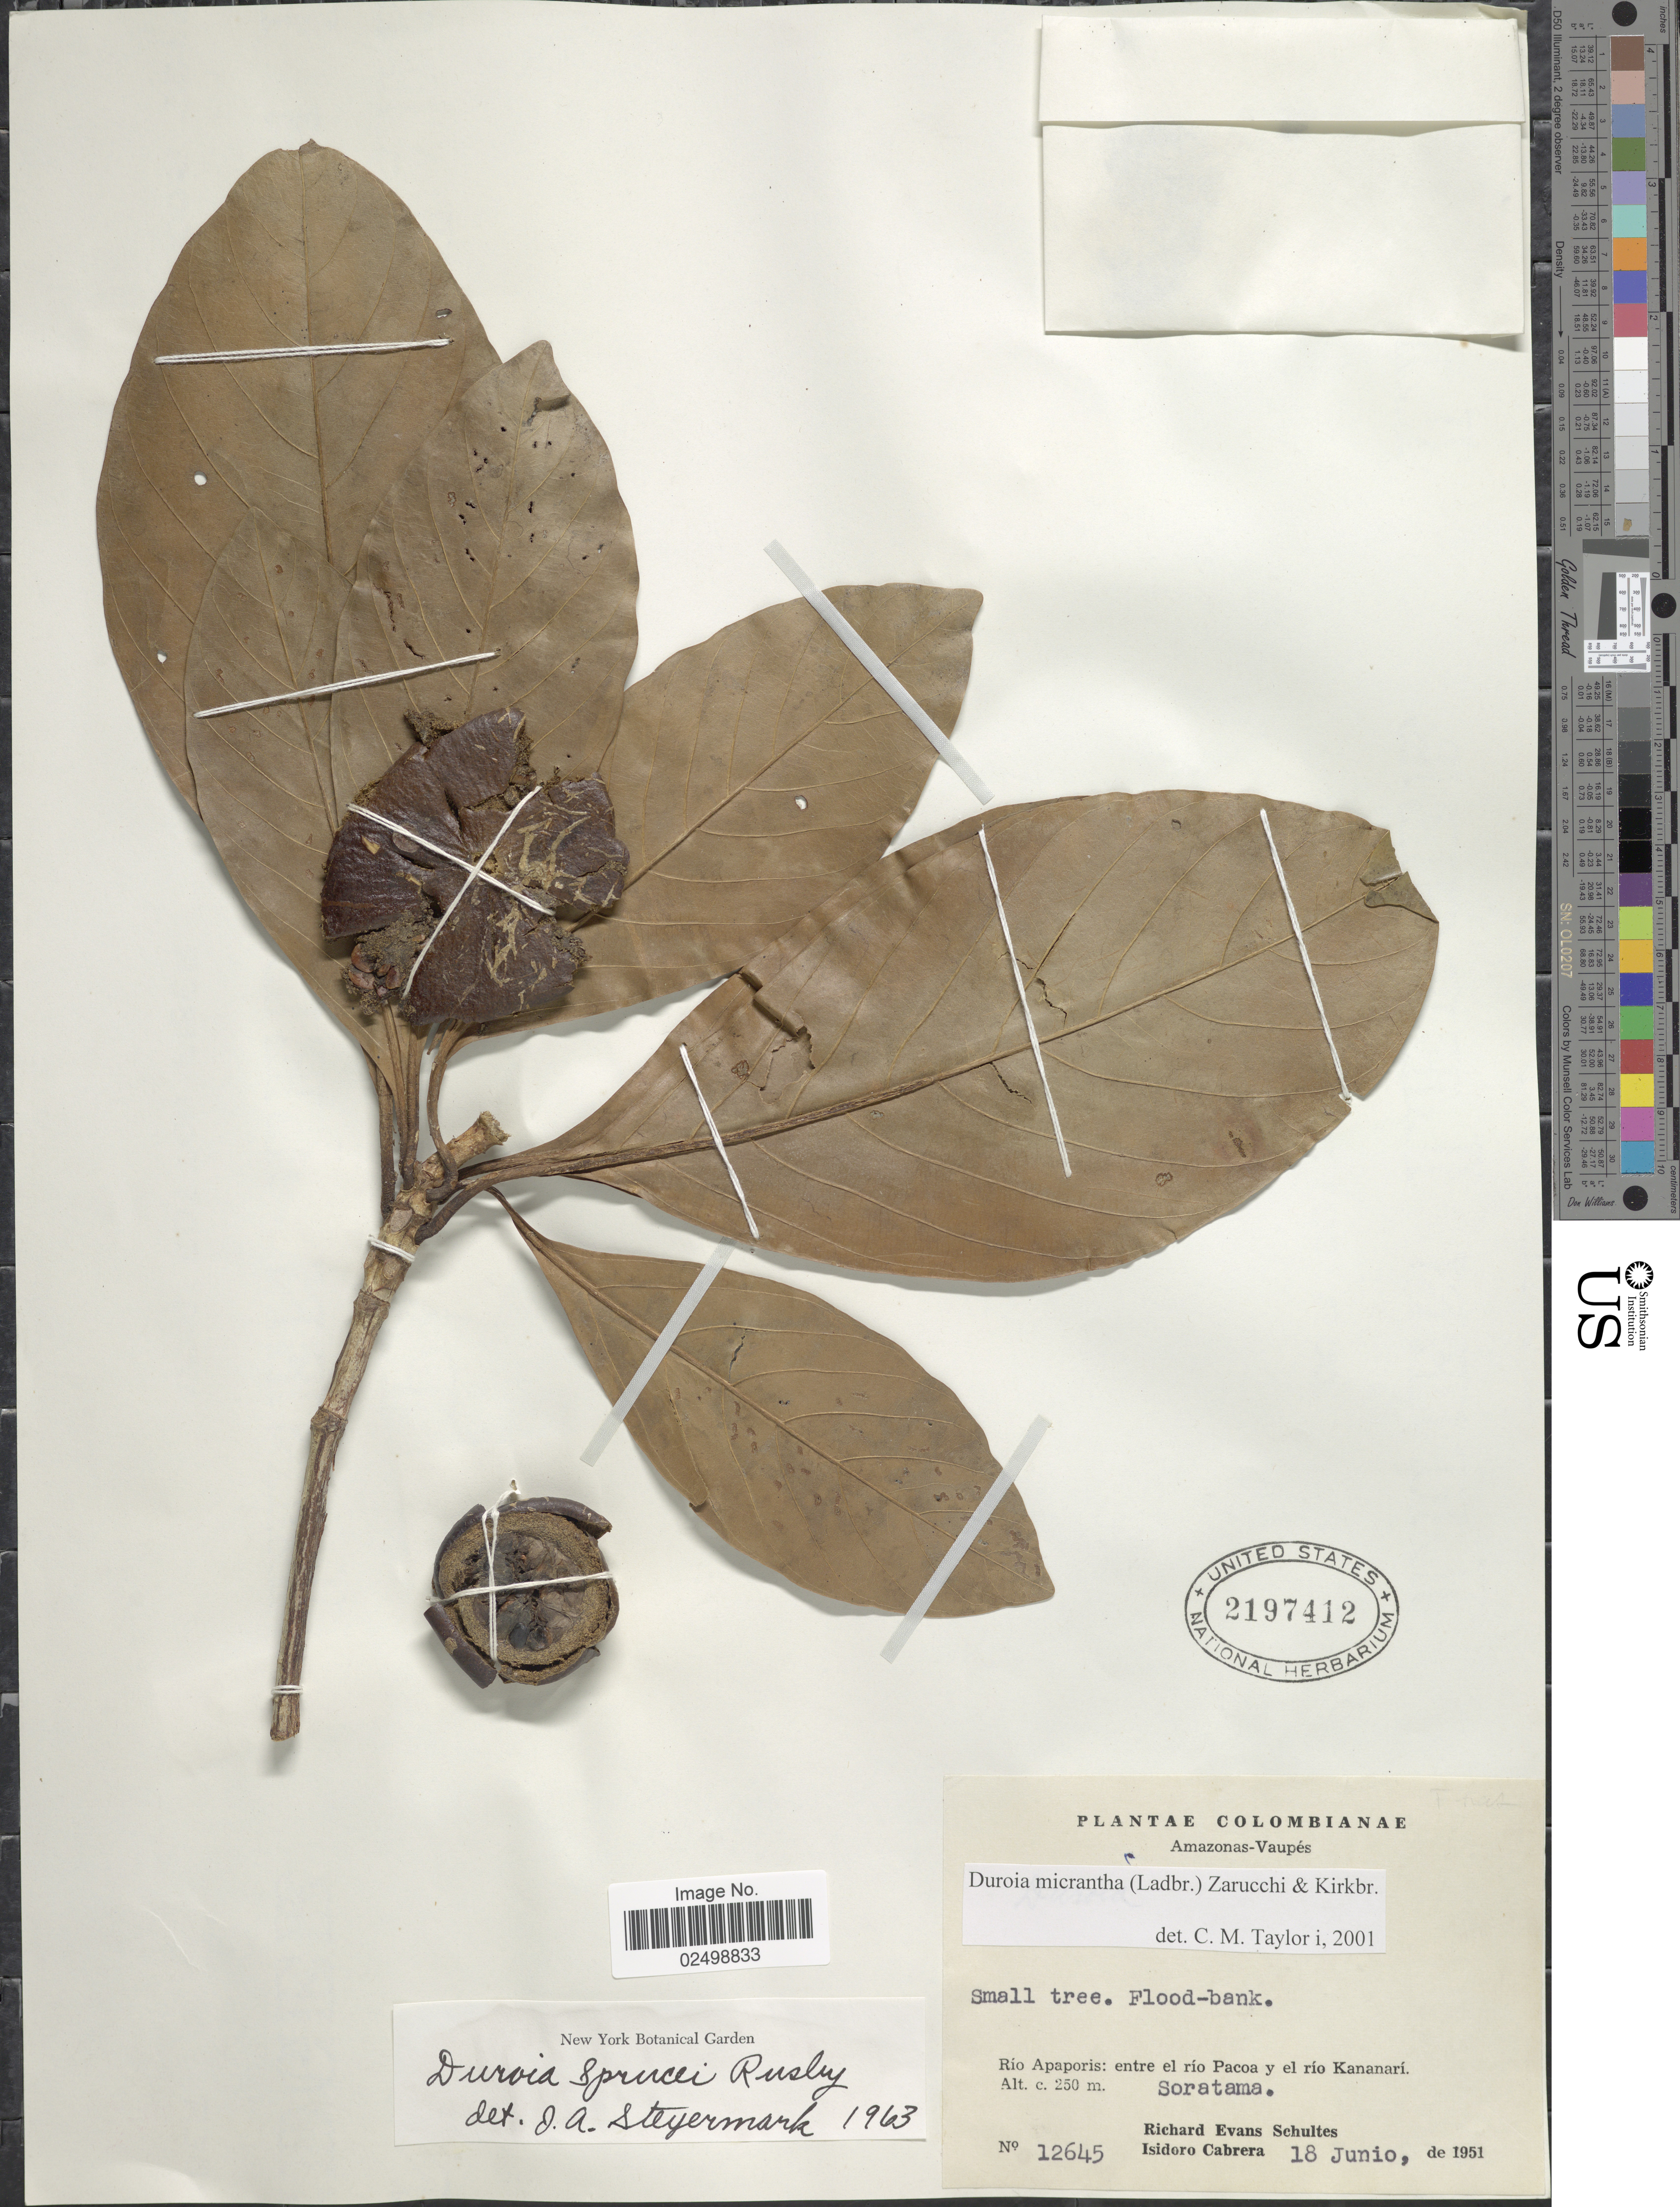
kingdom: Plantae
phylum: Tracheophyta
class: Magnoliopsida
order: Gentianales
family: Rubiaceae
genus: Duroia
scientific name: Duroia micrantha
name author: (Ladbr.) Zarucchi & J.H. Kirkbr.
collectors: R. E. Schultes & I. Cabrera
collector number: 12645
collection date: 1951-06-18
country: Colombia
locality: Amazonas-Vaupés, Río Apaporis: entre el río Pacoa y el río Kananarí. Soratama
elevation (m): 250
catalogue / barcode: US 2197412